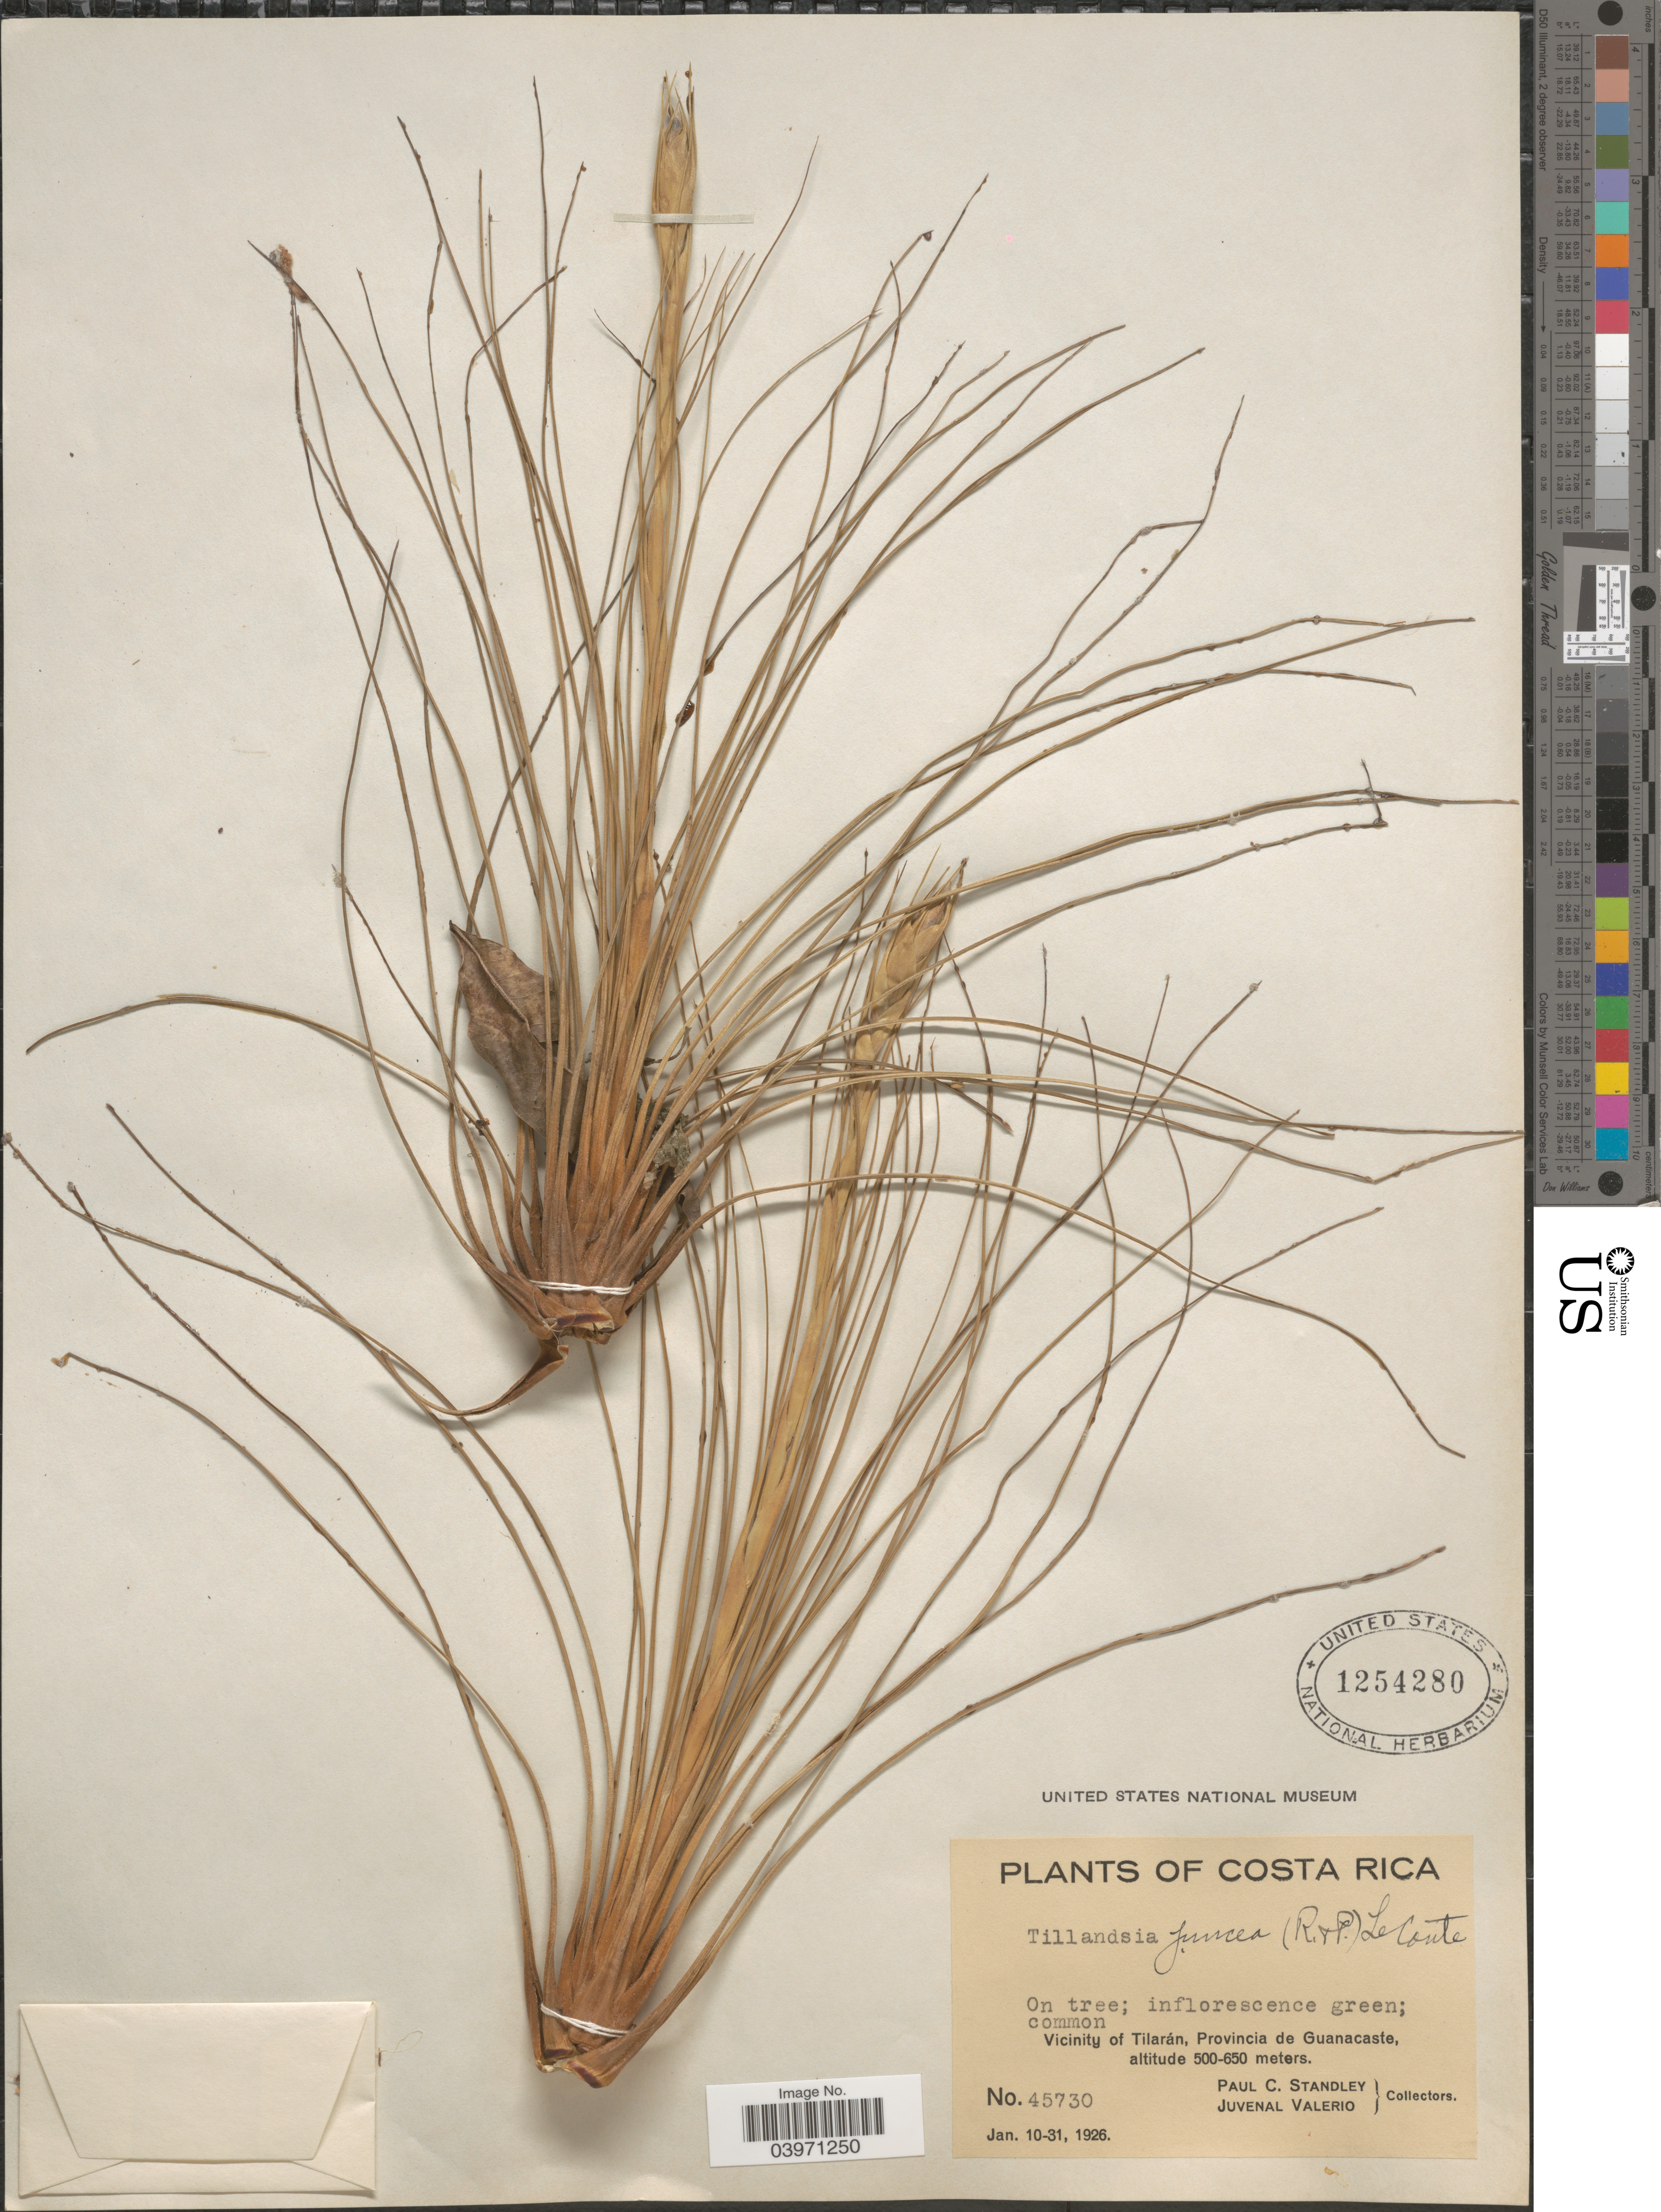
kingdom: Plantae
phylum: Tracheophyta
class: Liliopsida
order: Poales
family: Bromeliaceae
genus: Tillandsia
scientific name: Tillandsia juncea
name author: (Ruiz & Pav.) Poir.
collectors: P. C. Standley & J. Valerio R.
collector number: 45730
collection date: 1926-01-10/1926-01-31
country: Costa Rica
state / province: Guanacaste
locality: Vicinity of Tilarán.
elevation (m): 500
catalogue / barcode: US 1254280